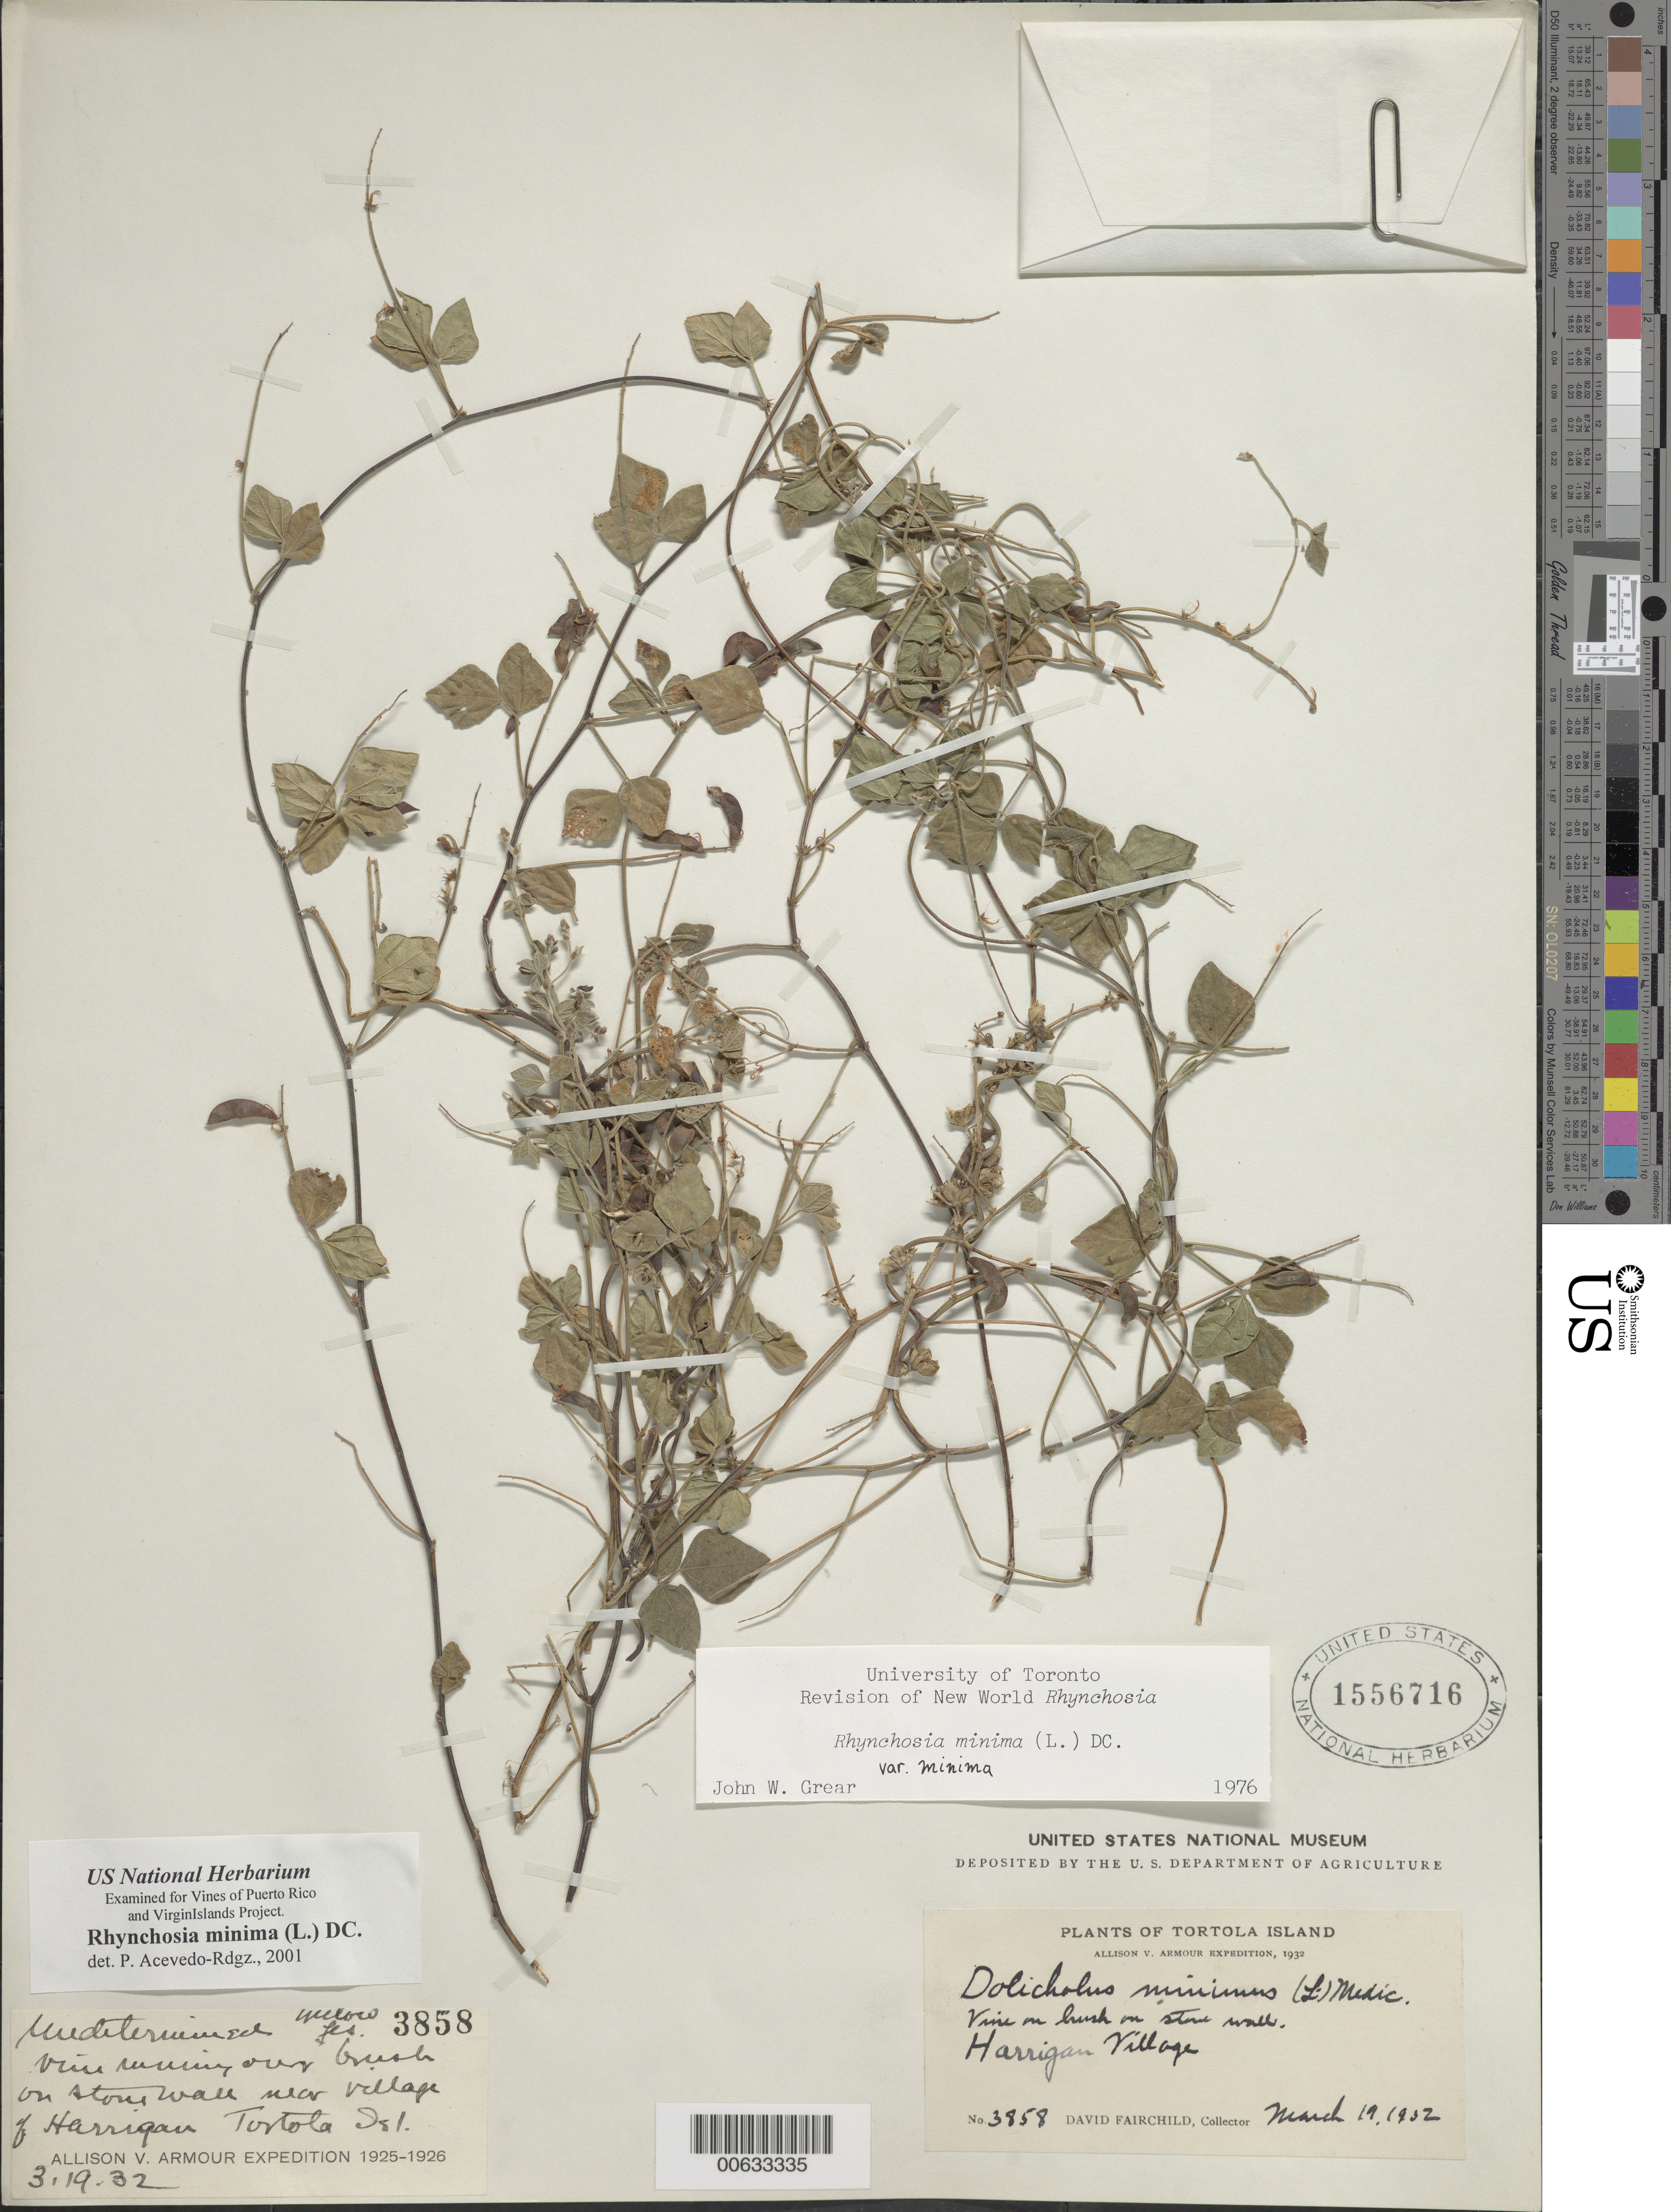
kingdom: Plantae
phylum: Tracheophyta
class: Magnoliopsida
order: Fabales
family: Fabaceae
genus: Rhynchosia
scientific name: Rhynchosia minima var. minima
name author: (L.) DC.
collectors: D. Fairchild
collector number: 3858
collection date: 1932-03-19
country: British Virgin Islands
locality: Tortola Island, Harrigan Village, on stone wall near village of Harrigan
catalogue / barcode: US 1556716